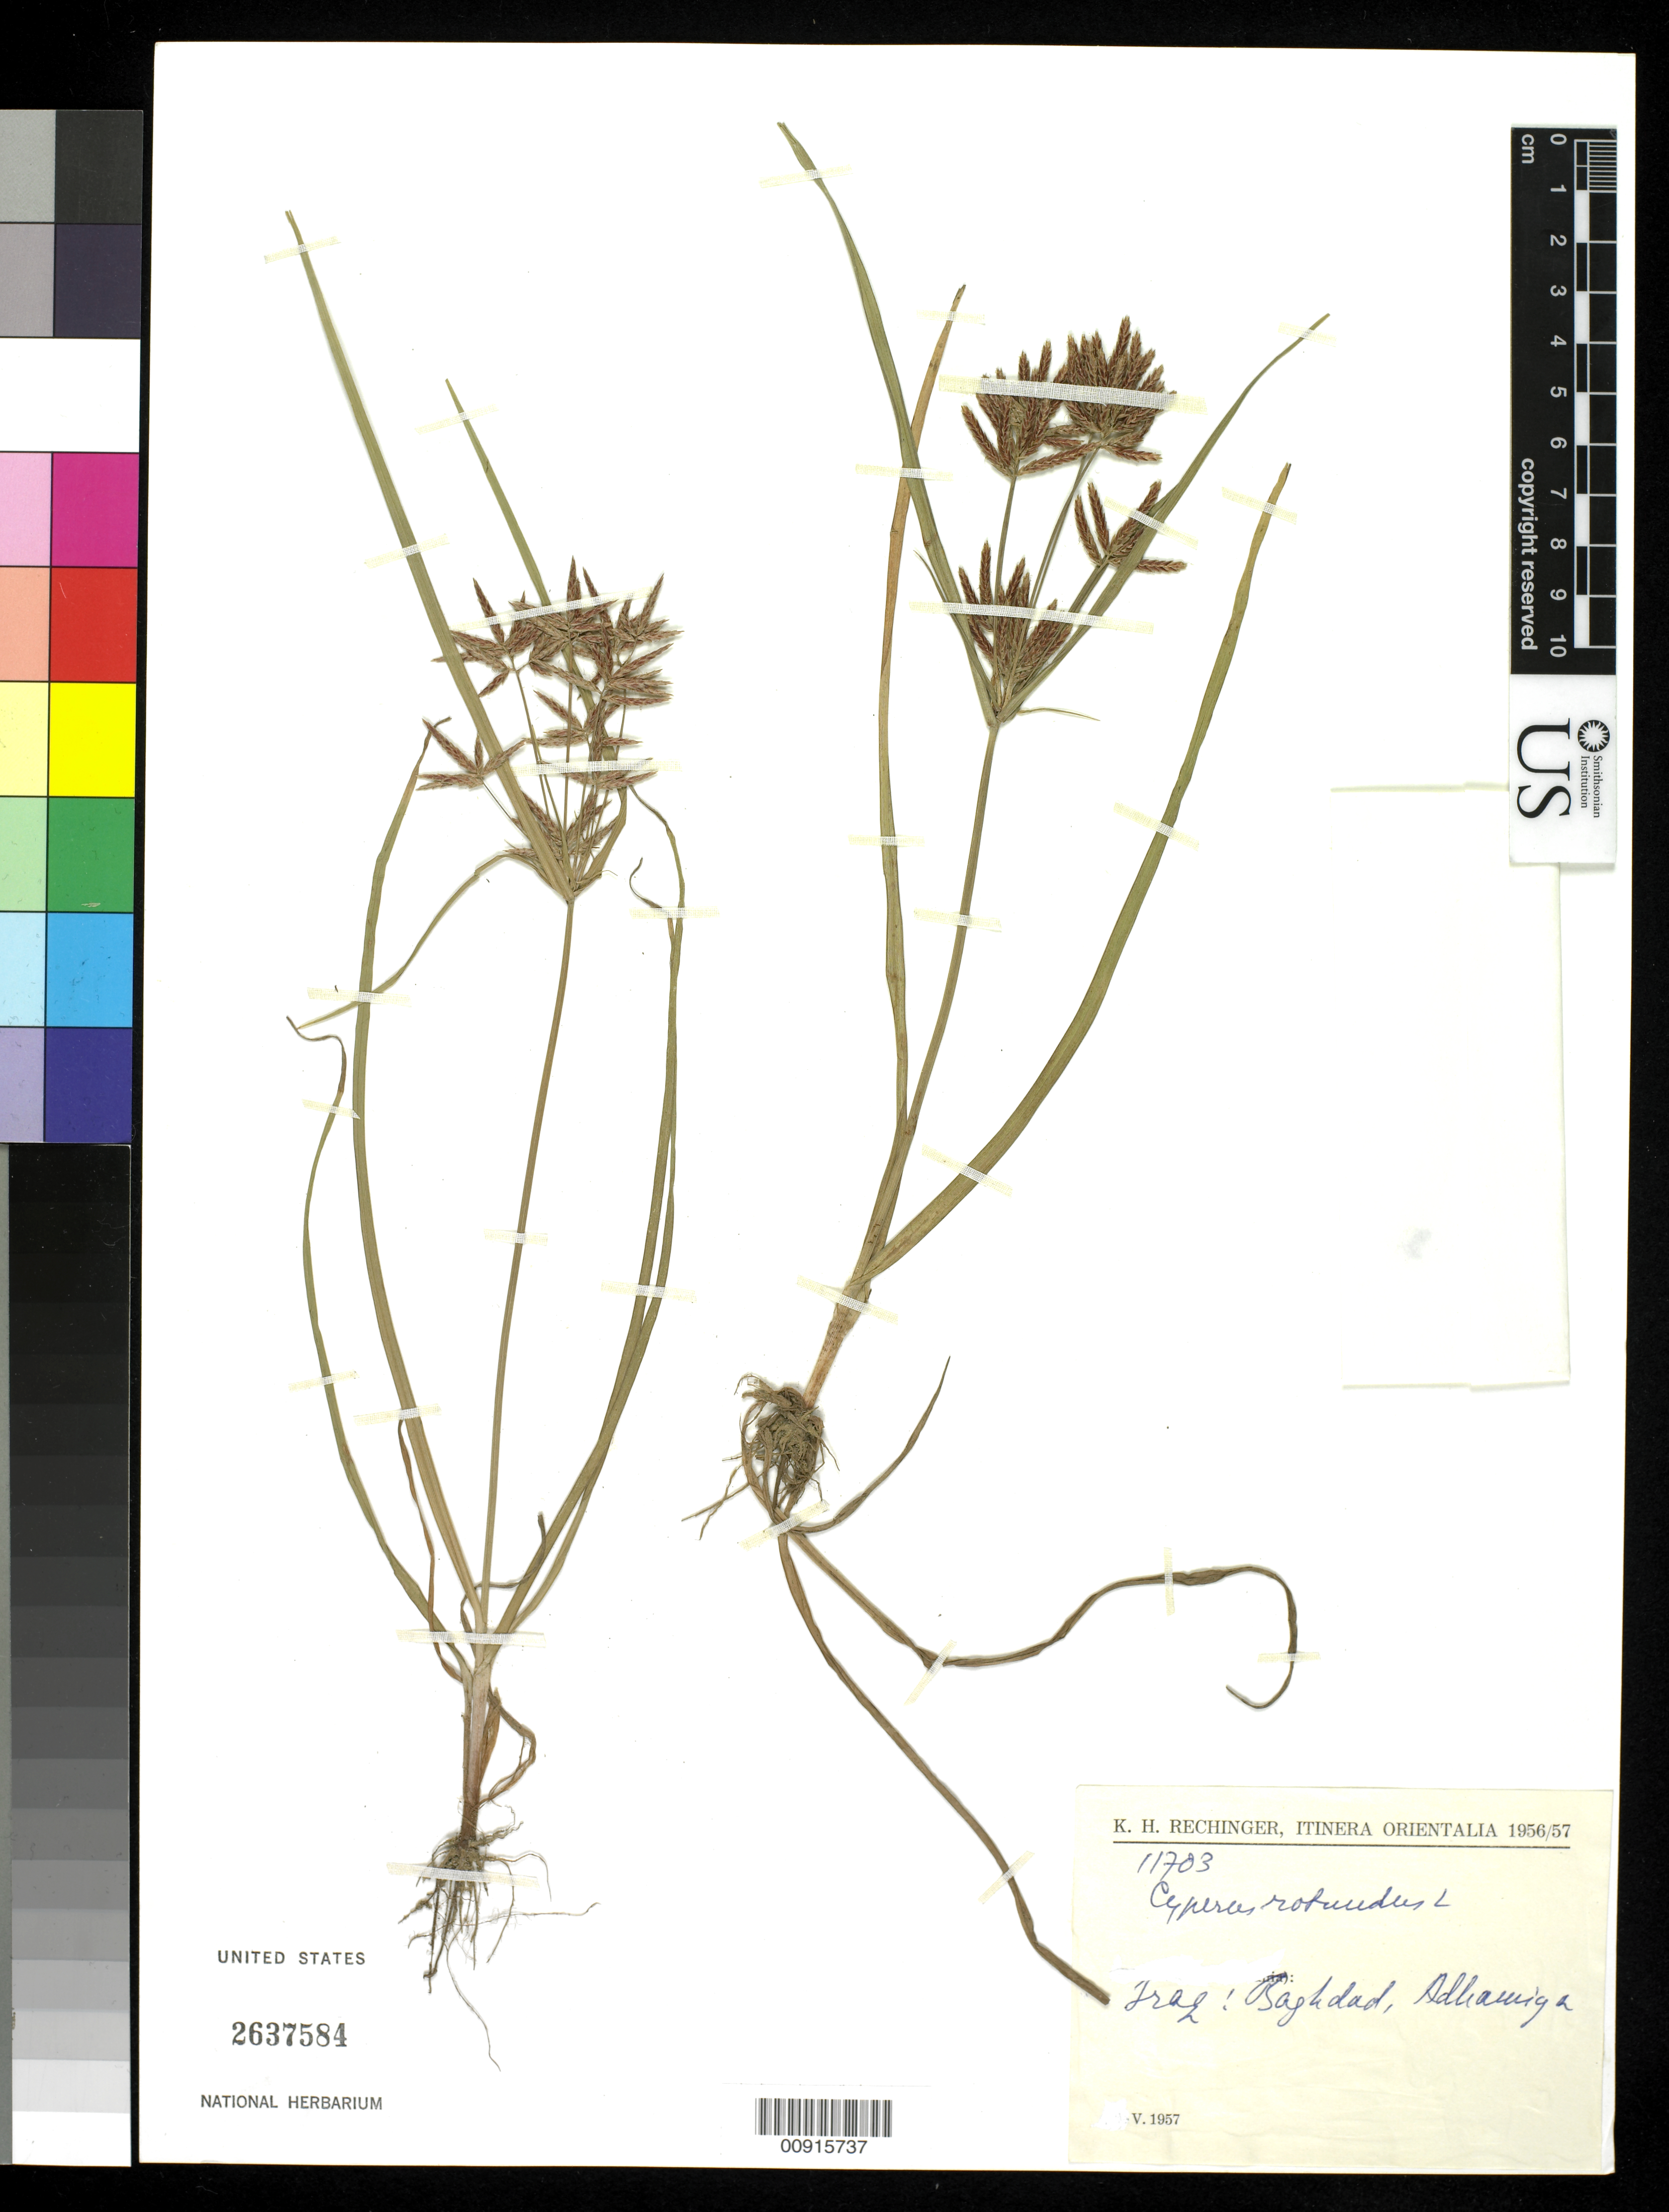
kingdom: Plantae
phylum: Tracheophyta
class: Liliopsida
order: Poales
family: Cyperaceae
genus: Cyperus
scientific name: Cyperus rotundus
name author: L.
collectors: K. H. Rechinger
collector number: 11703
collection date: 1957-05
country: Iraq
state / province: Baghdad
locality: Adhawiga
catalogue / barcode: US 2637584